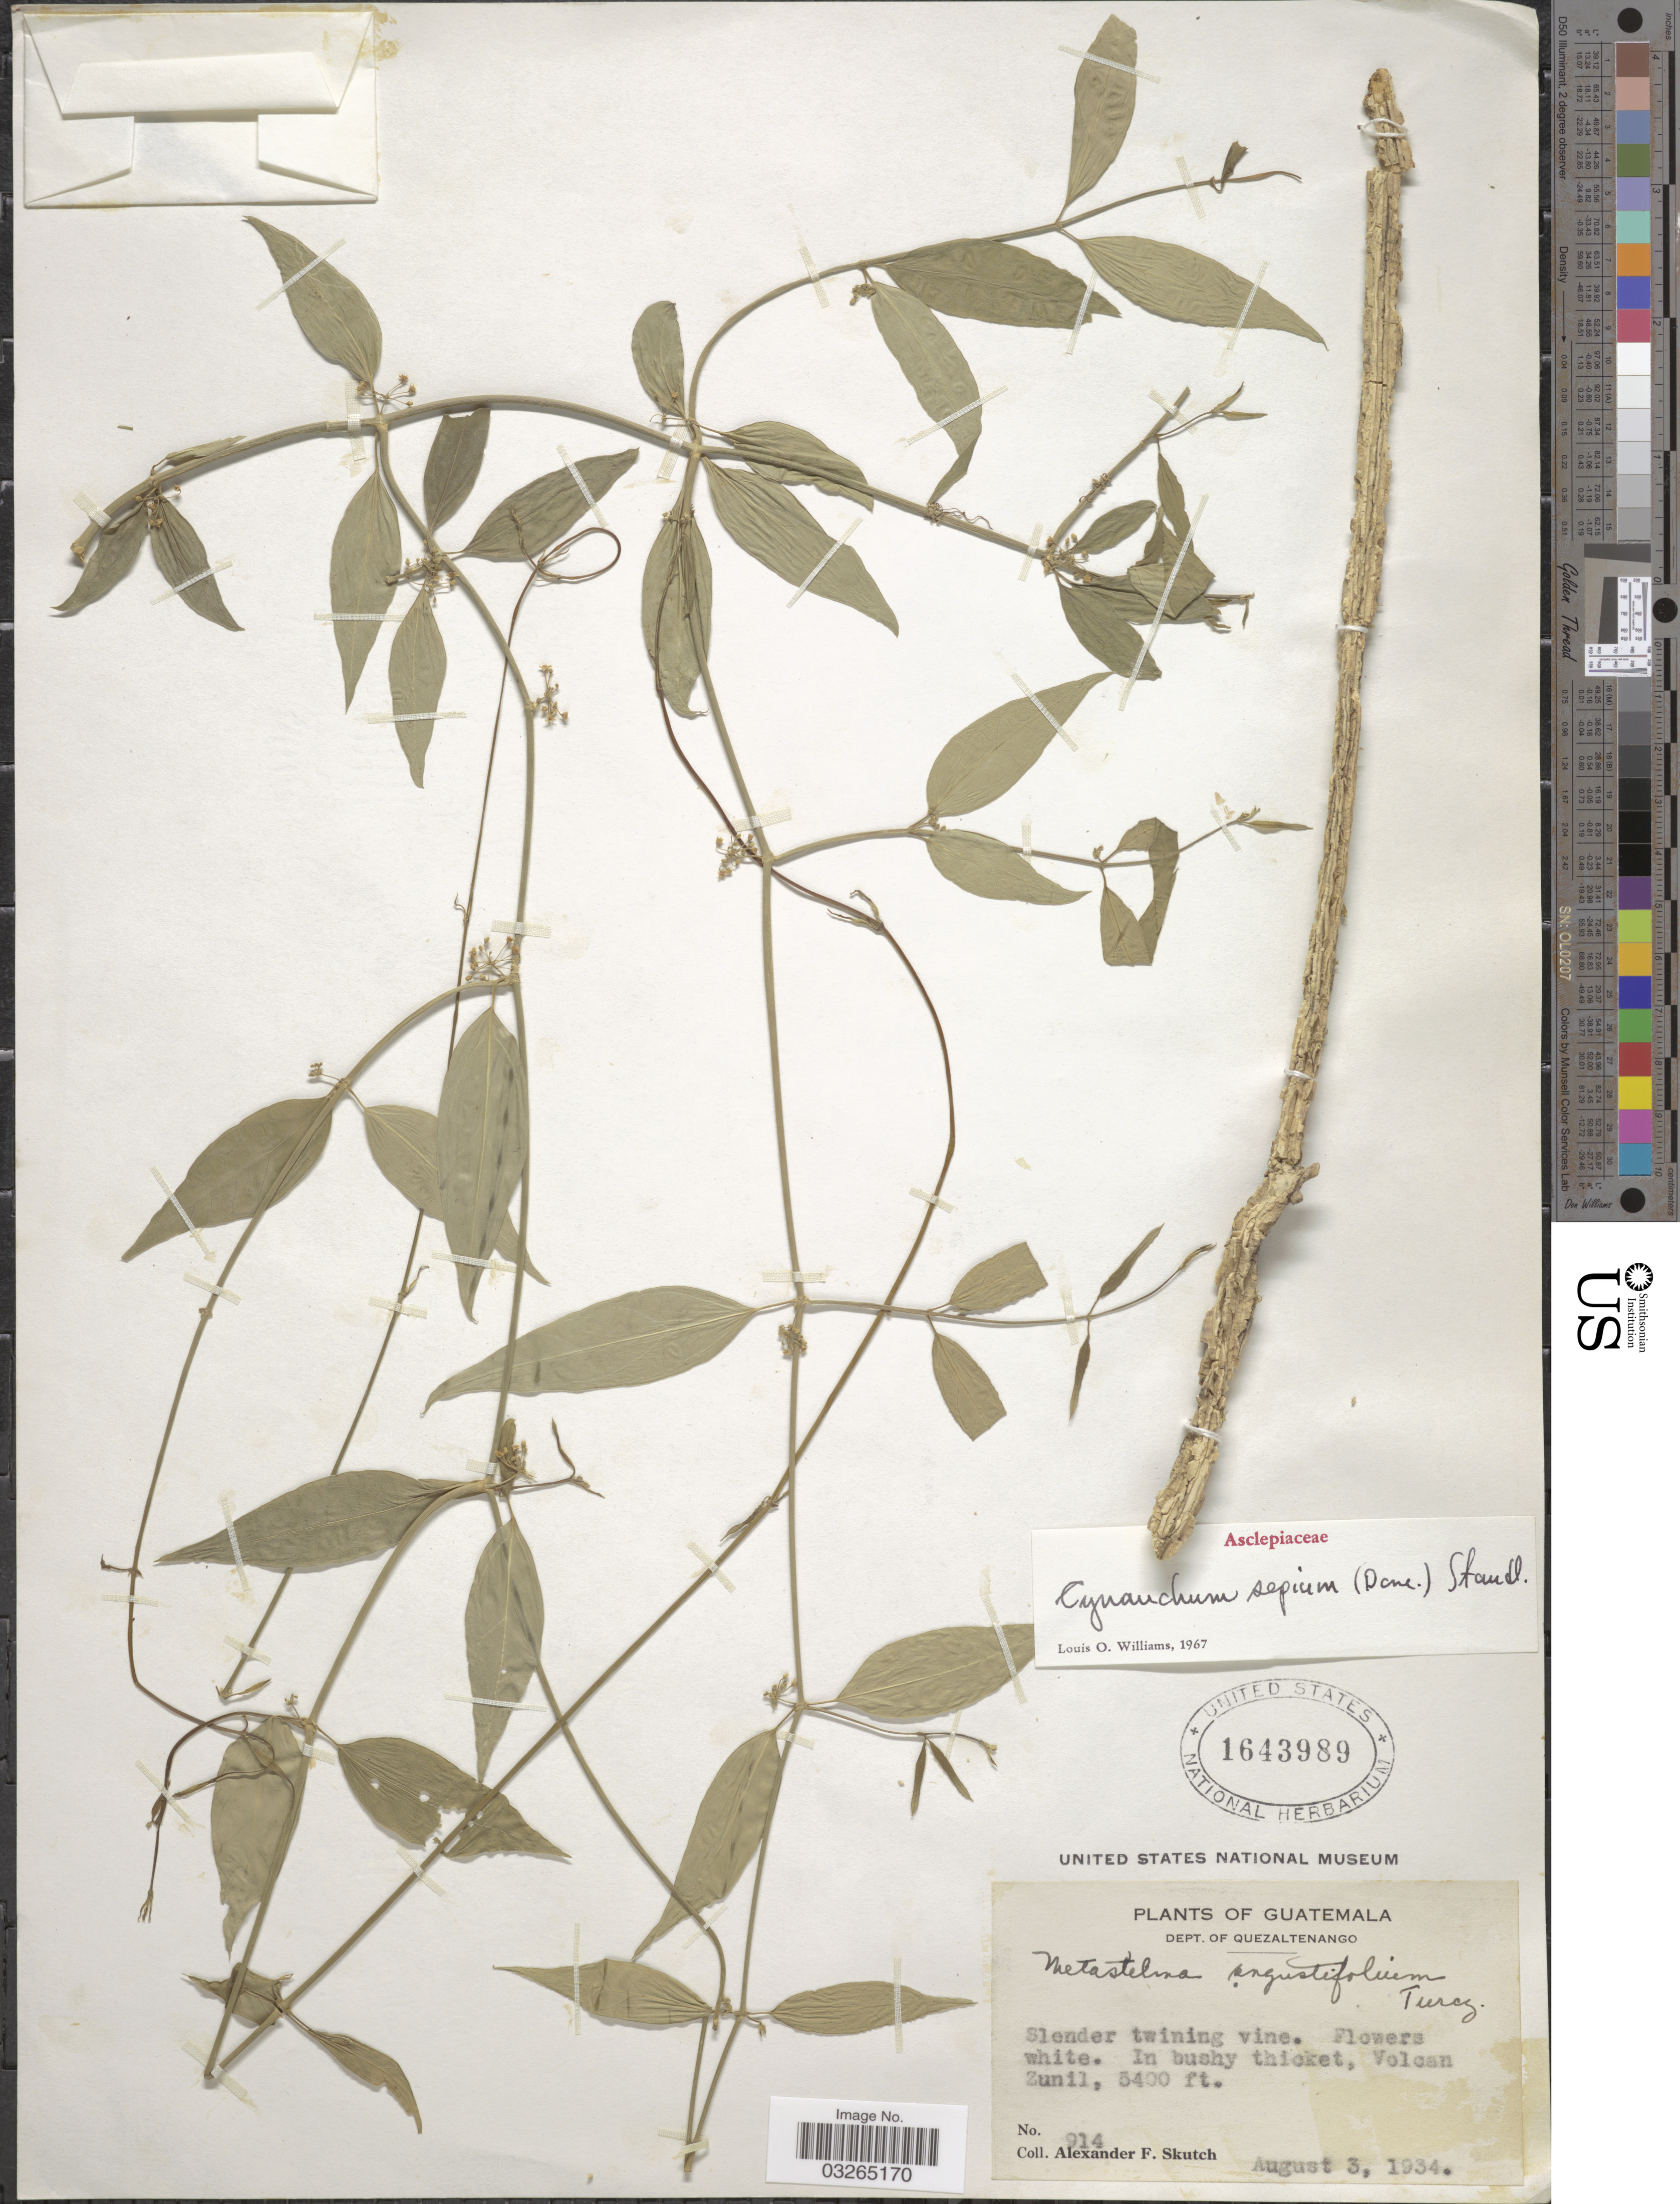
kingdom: Plantae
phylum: Tracheophyta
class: Magnoliopsida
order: Gentianales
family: Apocynaceae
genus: Vincetoxicum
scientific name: Vincetoxicum sepium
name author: Decne.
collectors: A. F. Skutch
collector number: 914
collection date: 1934-08-03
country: Guatemala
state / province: Quetzaltenango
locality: Dept. of Quezaltenango, Volcan Zunil.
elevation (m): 1646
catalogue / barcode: US 1643989